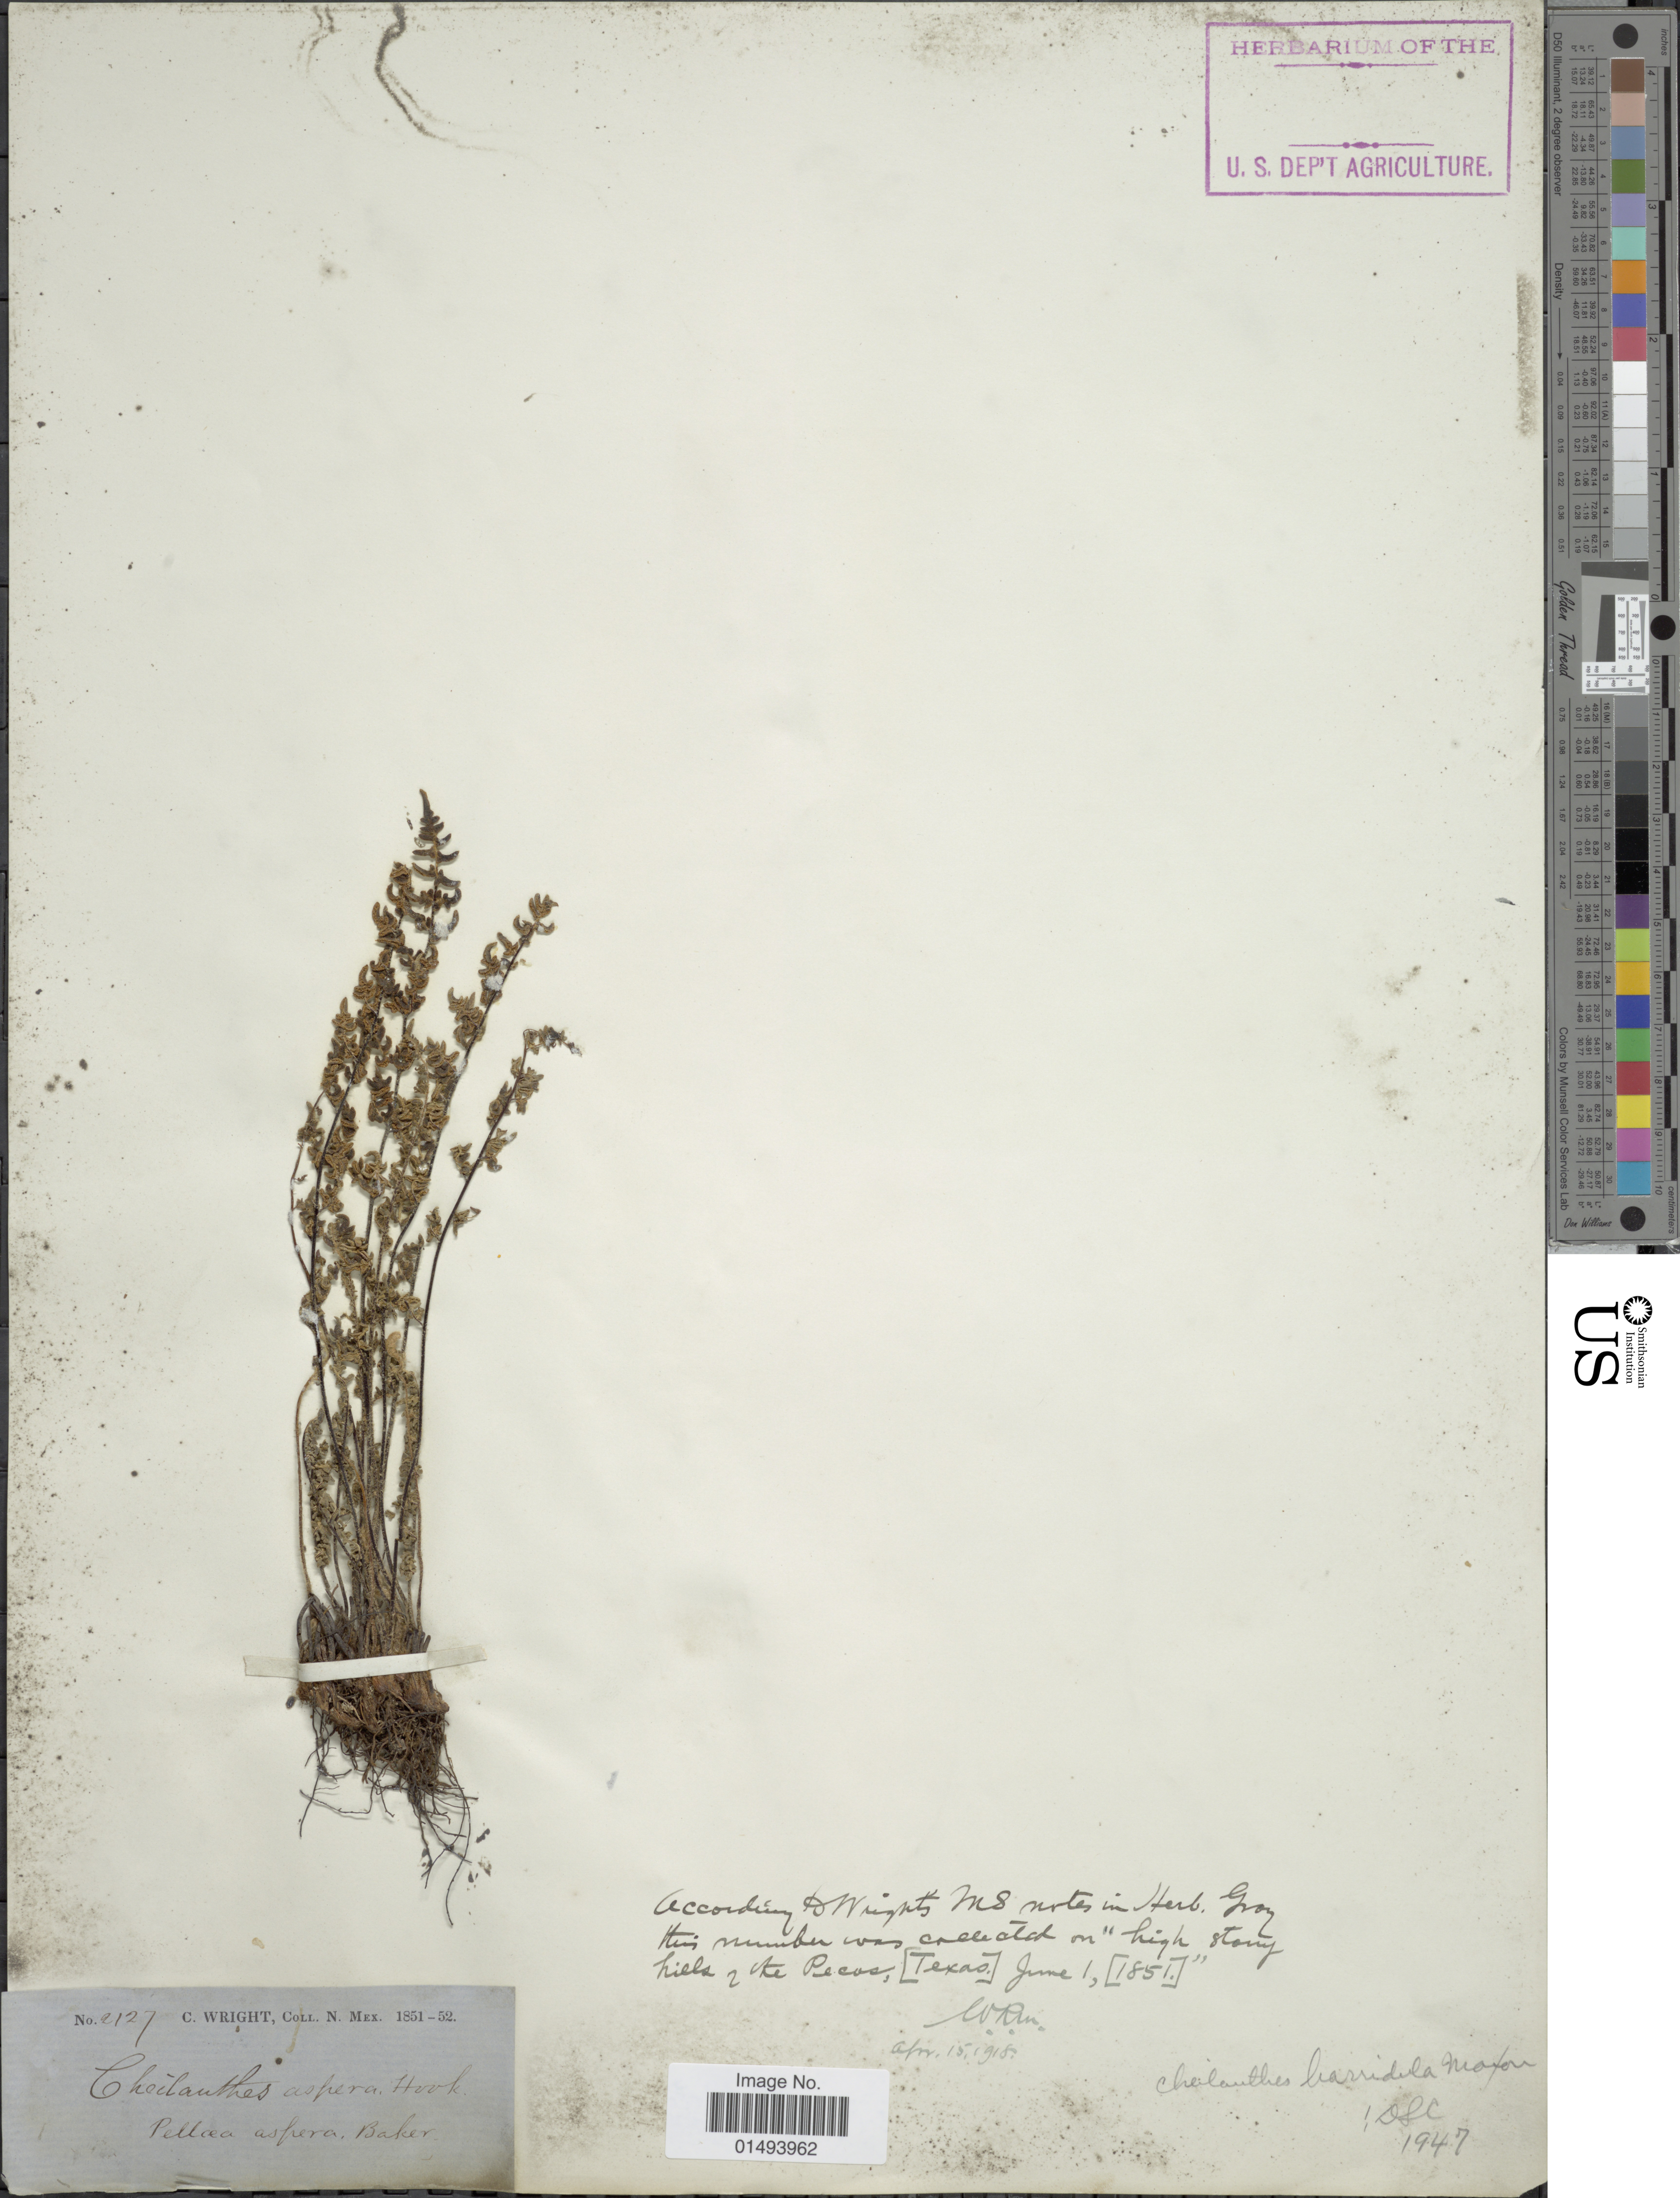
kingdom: Plantae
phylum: Tracheophyta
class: Polypodiopsida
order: Polypodiales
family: Pteridaceae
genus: Myriopteris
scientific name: Myriopteris scabra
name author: (C. Chr.) Grusz & Windham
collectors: C. Wright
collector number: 2127*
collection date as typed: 1852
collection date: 1851-06-01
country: United States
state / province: New Mexico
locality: Collected in High stony hills of the Pecos